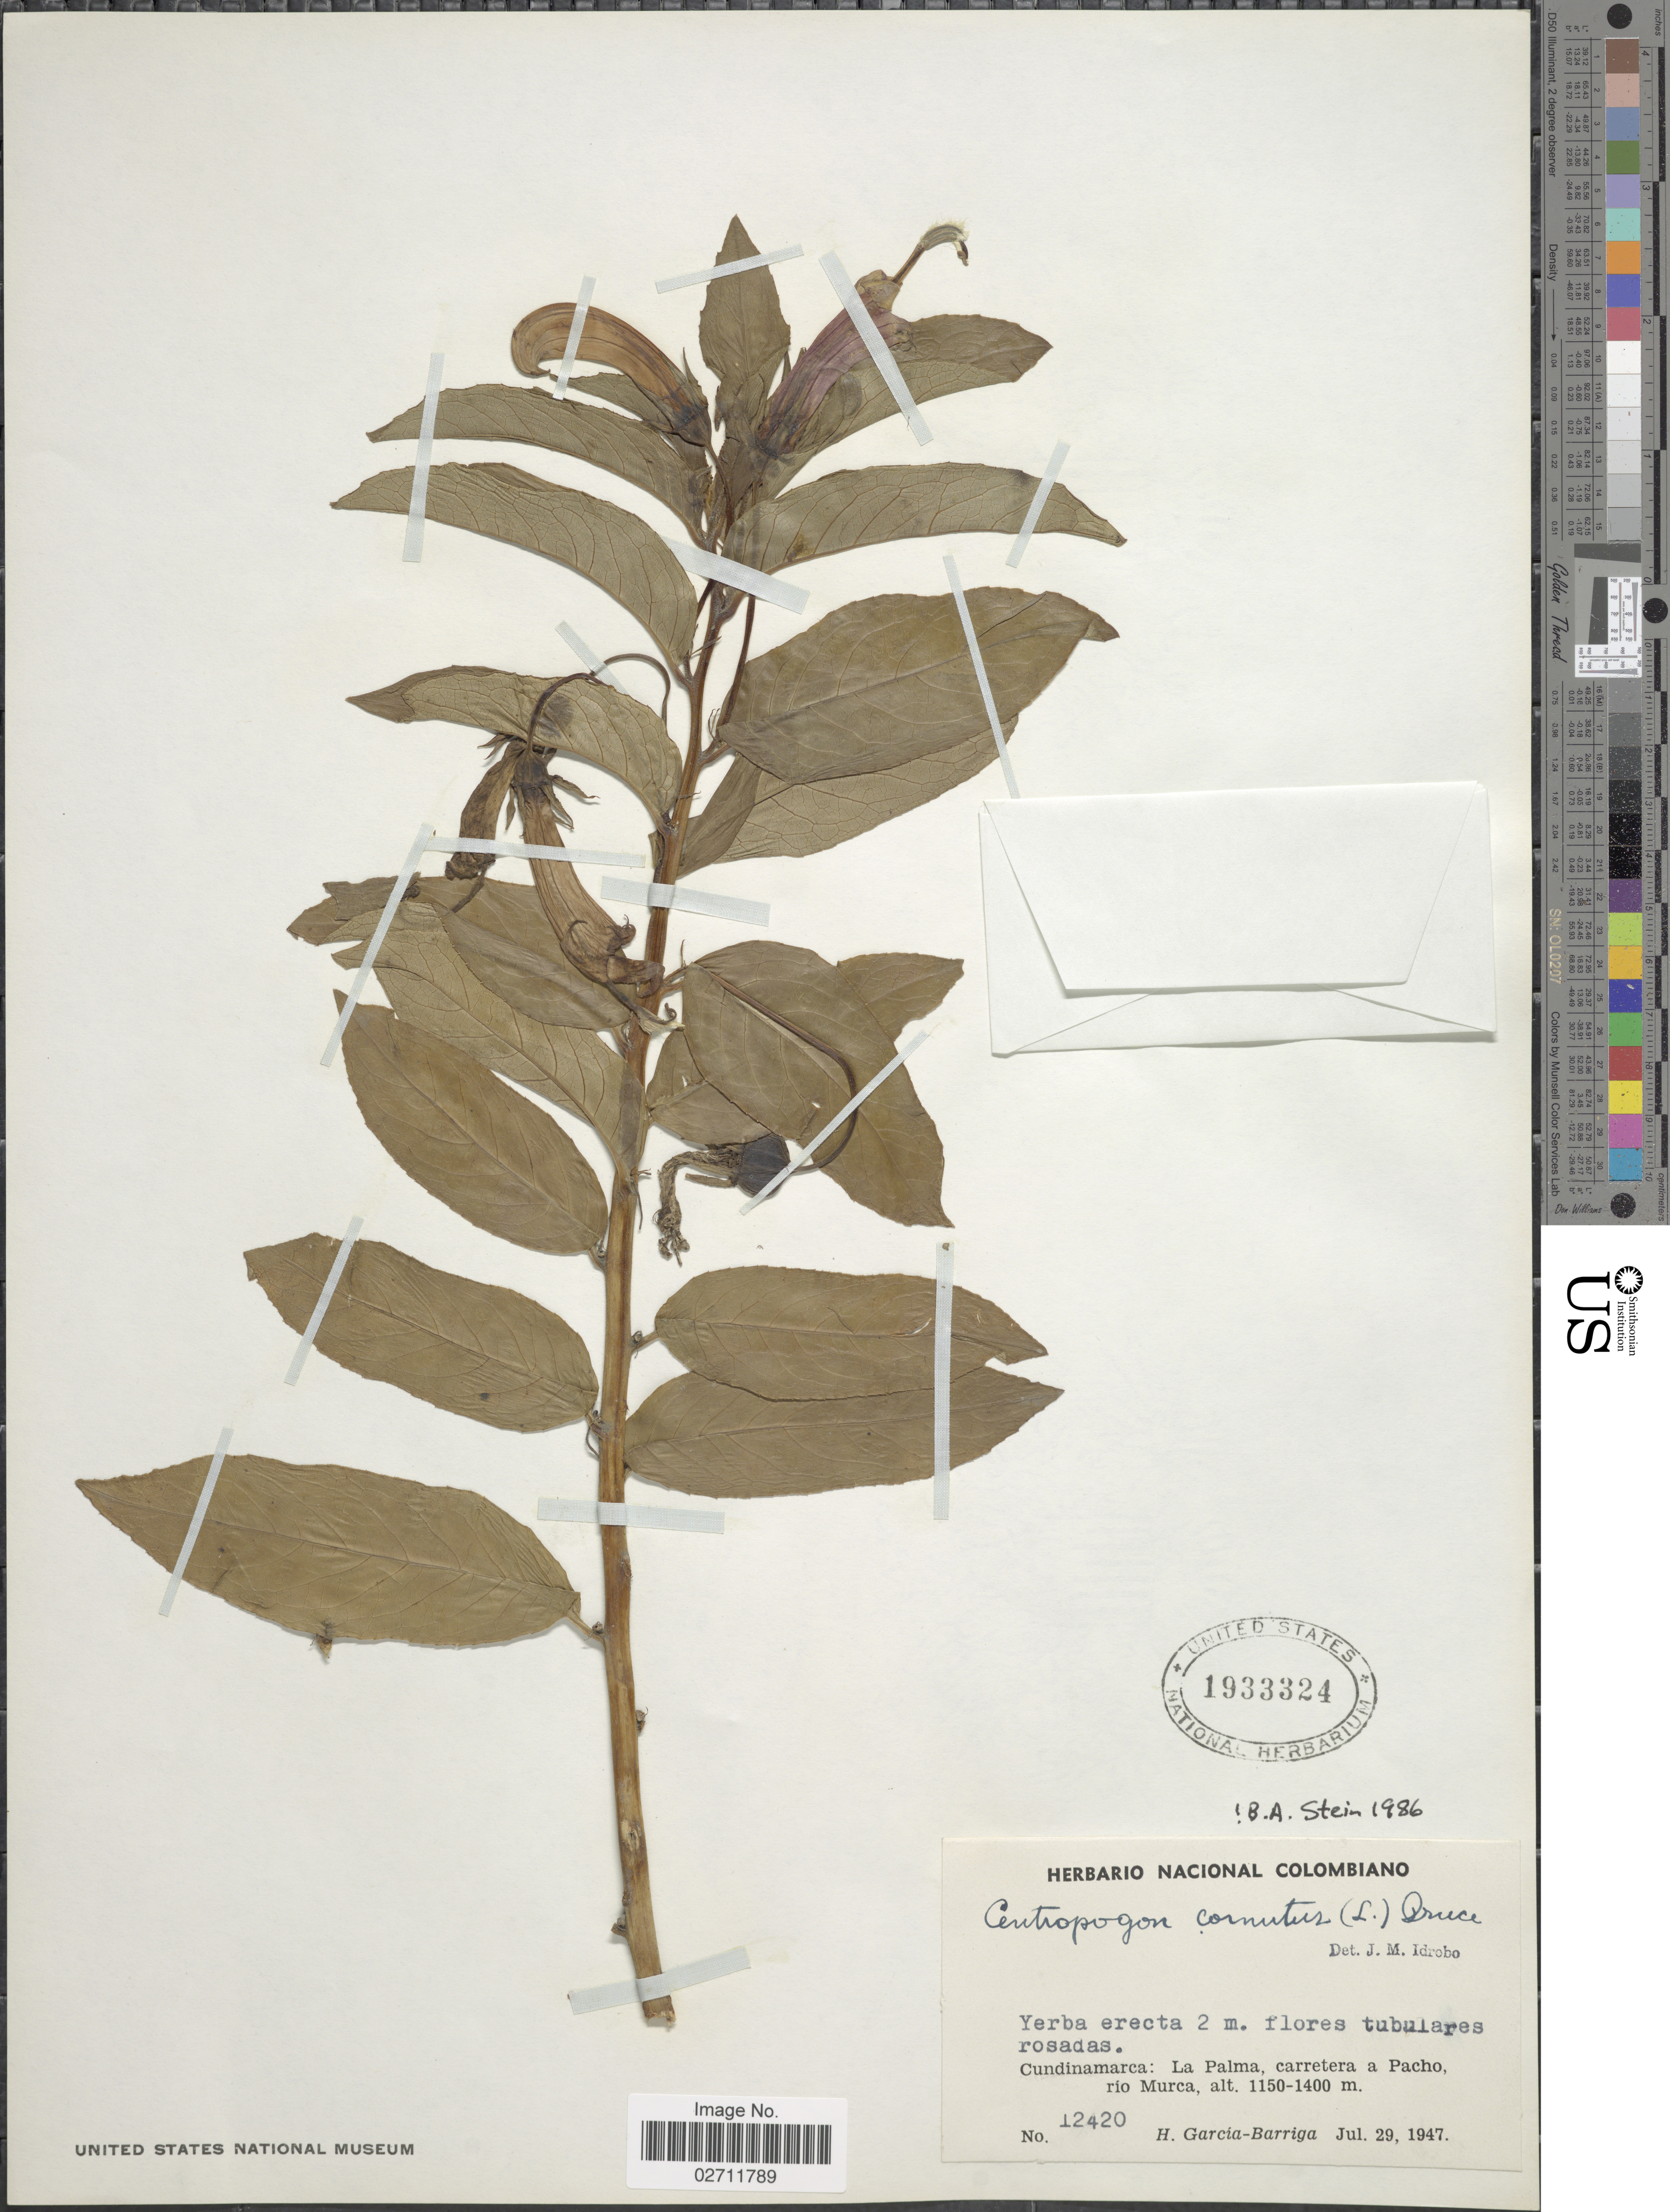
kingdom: Plantae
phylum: Tracheophyta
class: Magnoliopsida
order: Asterales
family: Campanulaceae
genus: Centropogon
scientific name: Centropogon cornutus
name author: (L.) Druce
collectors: H. García Barriga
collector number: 12420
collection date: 1947-07-29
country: Colombia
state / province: Cundinamarca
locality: La Palma, carretera a Pacho, rio Murca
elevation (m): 1150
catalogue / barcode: US 1933324